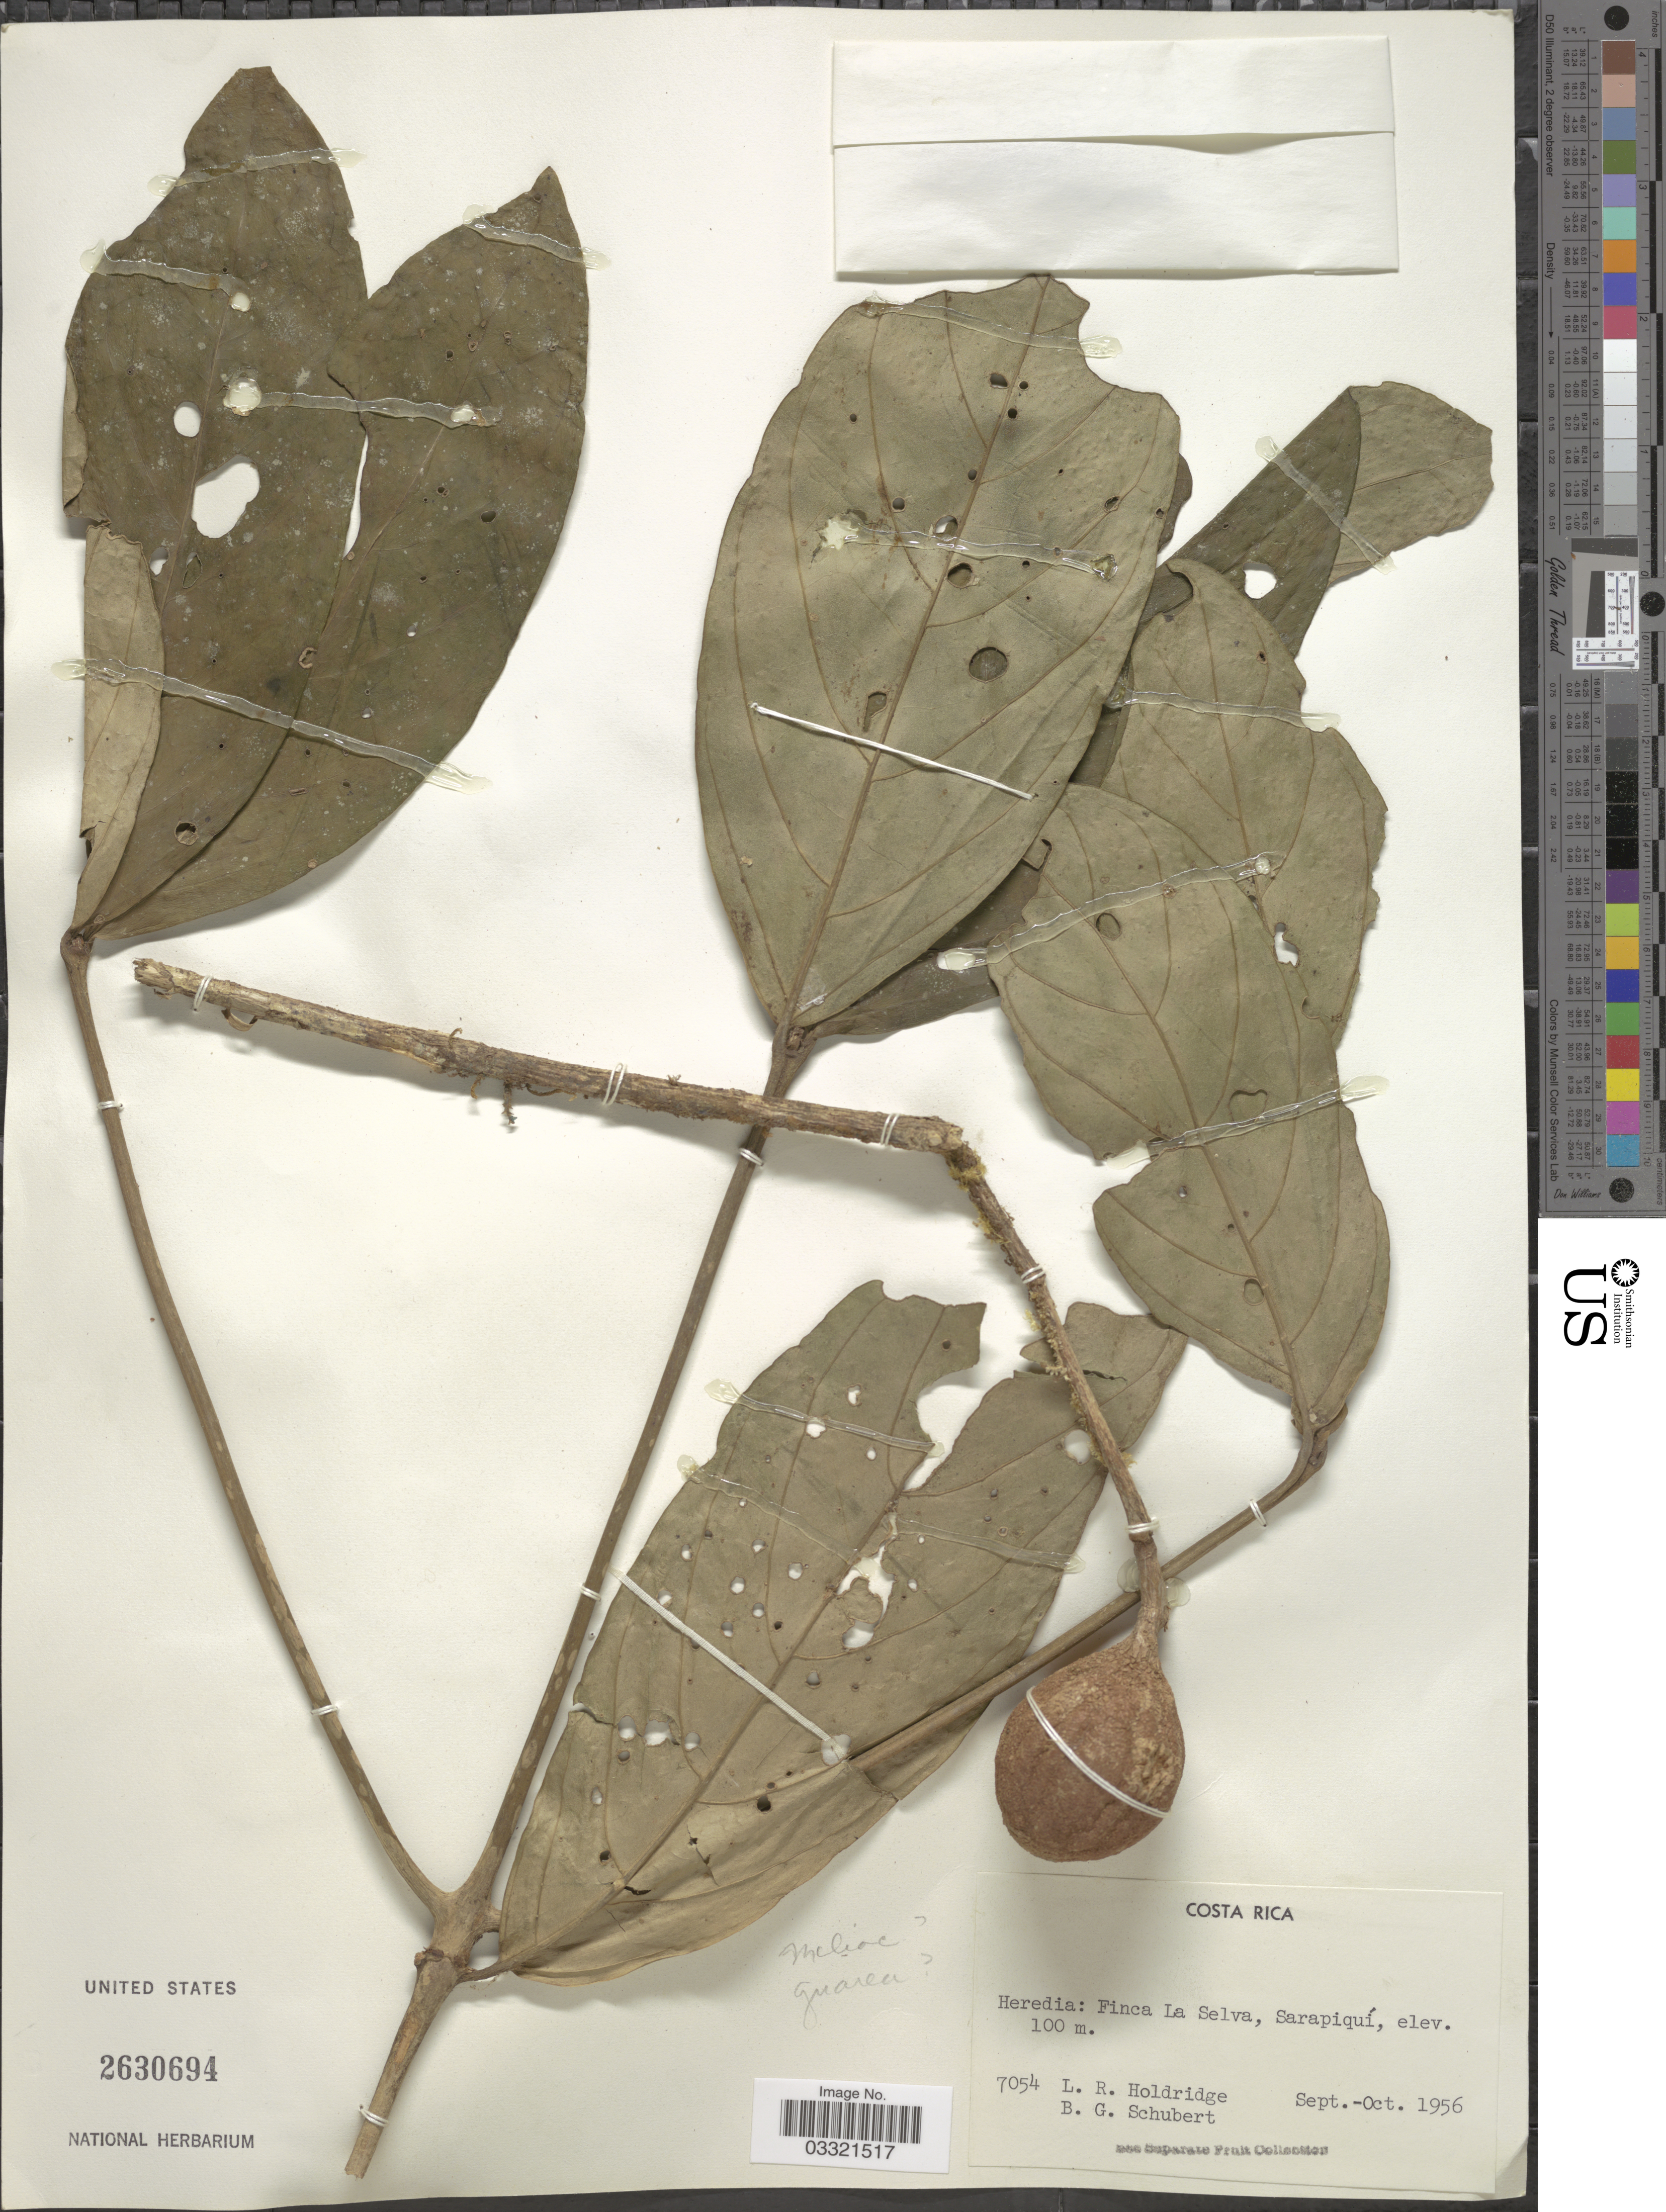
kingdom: Plantae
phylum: Tracheophyta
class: Magnoliopsida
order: Sapindales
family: Meliaceae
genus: Guarea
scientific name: Guarea sp.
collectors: L. Holdridge & B. Schubert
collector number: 7054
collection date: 1956-09/1956-10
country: Costa Rica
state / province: Heredia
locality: Finca La Selva, Sarapiquí.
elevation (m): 100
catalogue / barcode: US 2630694